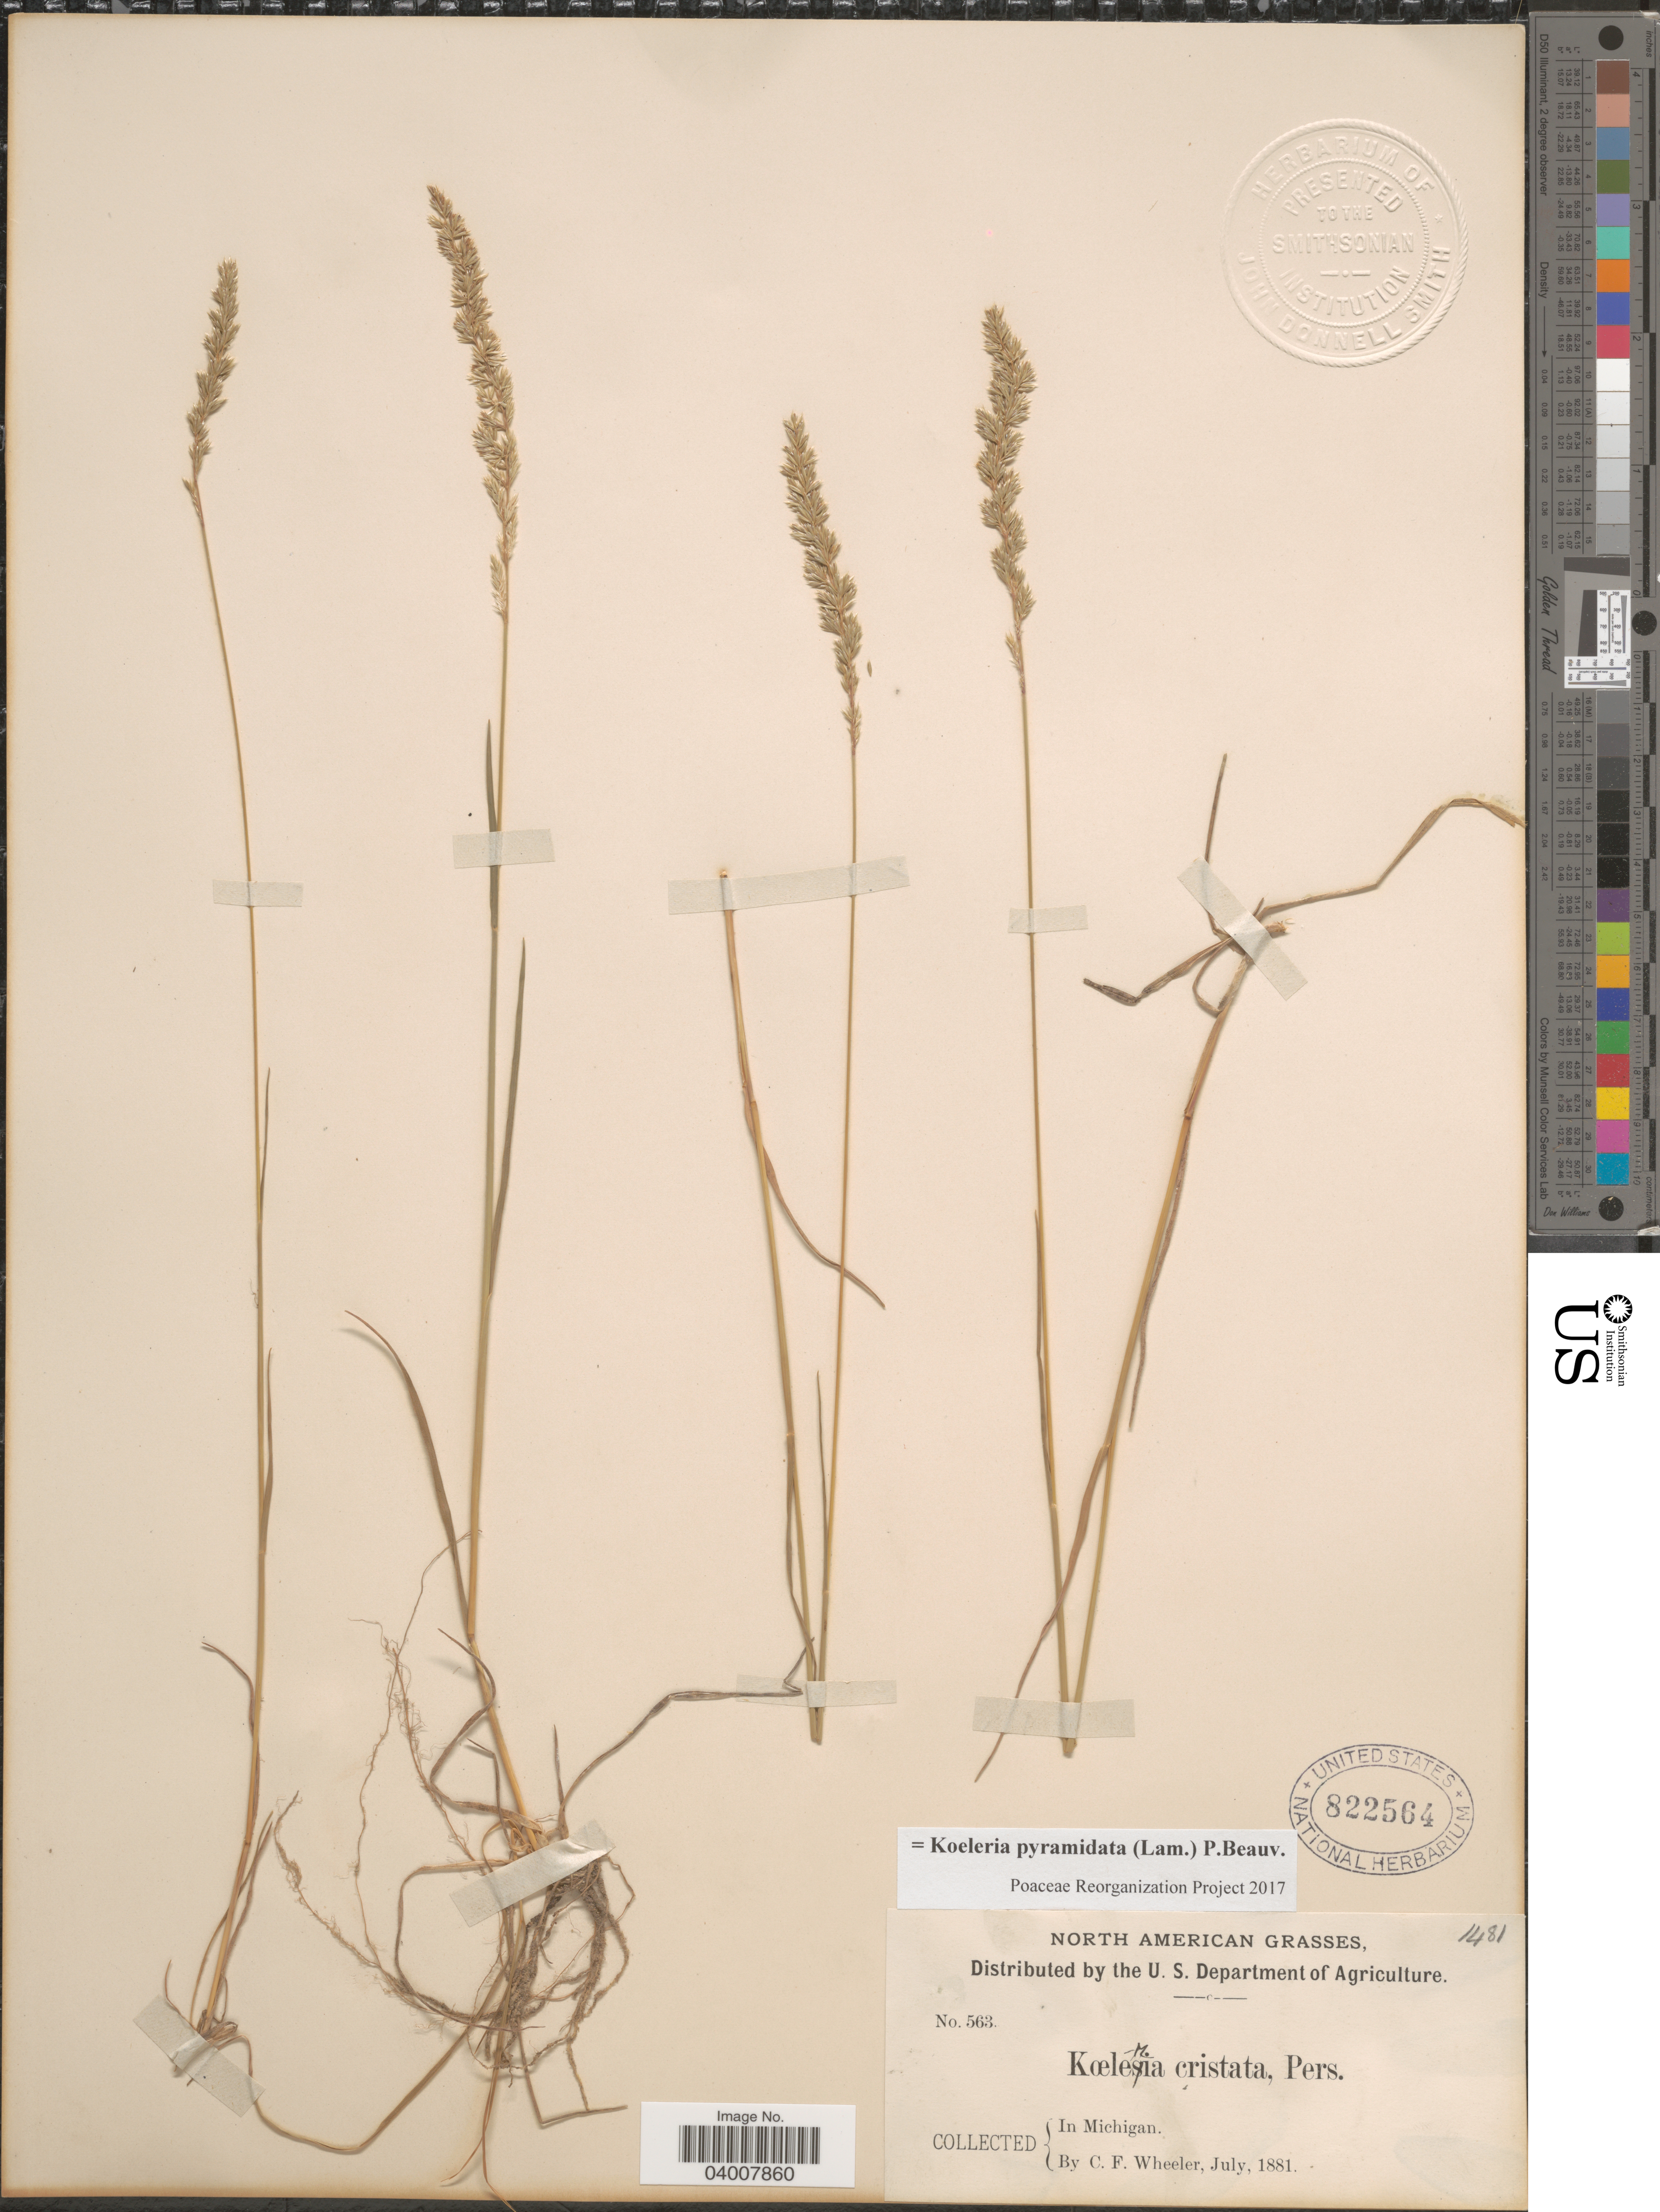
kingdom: Plantae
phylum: Tracheophyta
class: Liliopsida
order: Poales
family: Poaceae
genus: Koeleria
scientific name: Koeleria pyramidata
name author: (Lam.) P. Beauv.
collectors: C. Wheeler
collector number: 563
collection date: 1881-07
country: United States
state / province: Michigan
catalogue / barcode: US 822564